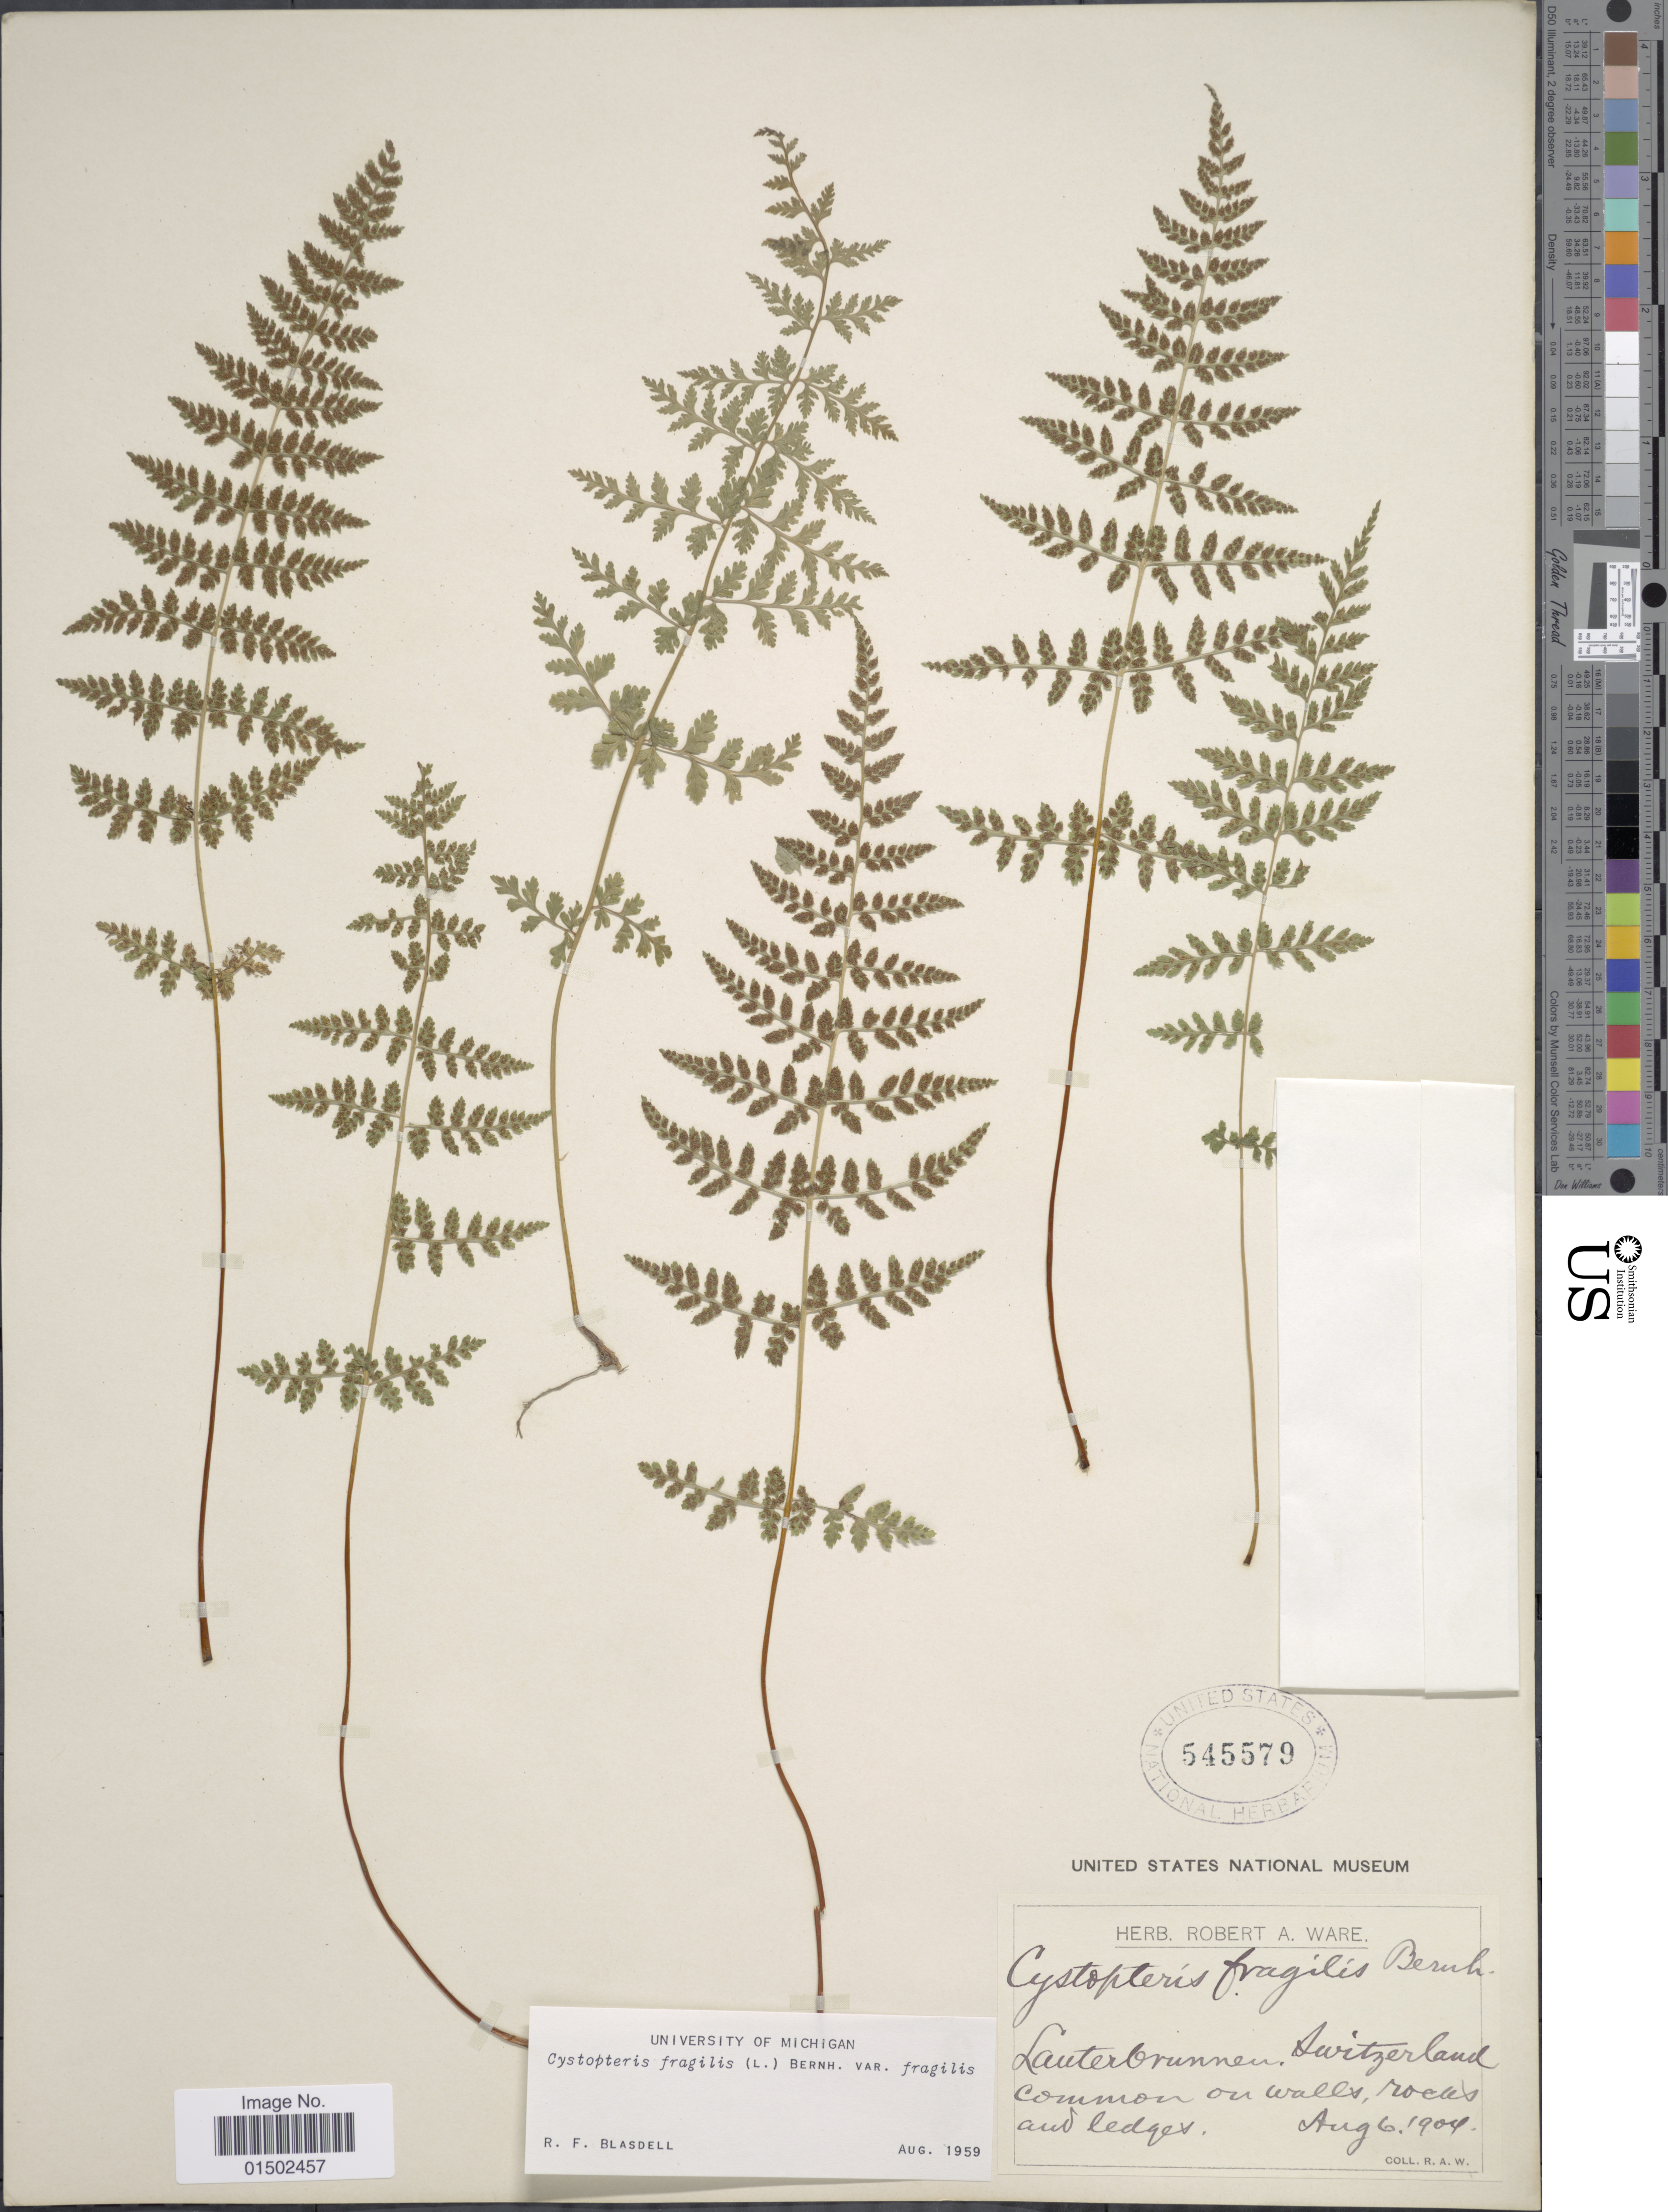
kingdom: Plantae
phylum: Tracheophyta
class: Polypodiopsida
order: Polypodiales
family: Cystopteridaceae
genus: Cystopteris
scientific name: Cystopteris fragilis var. fragilis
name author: (L.) Bernh.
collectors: R. Ware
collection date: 1904-08-06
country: Switzerland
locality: Lauterbrunnen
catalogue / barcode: US 545579